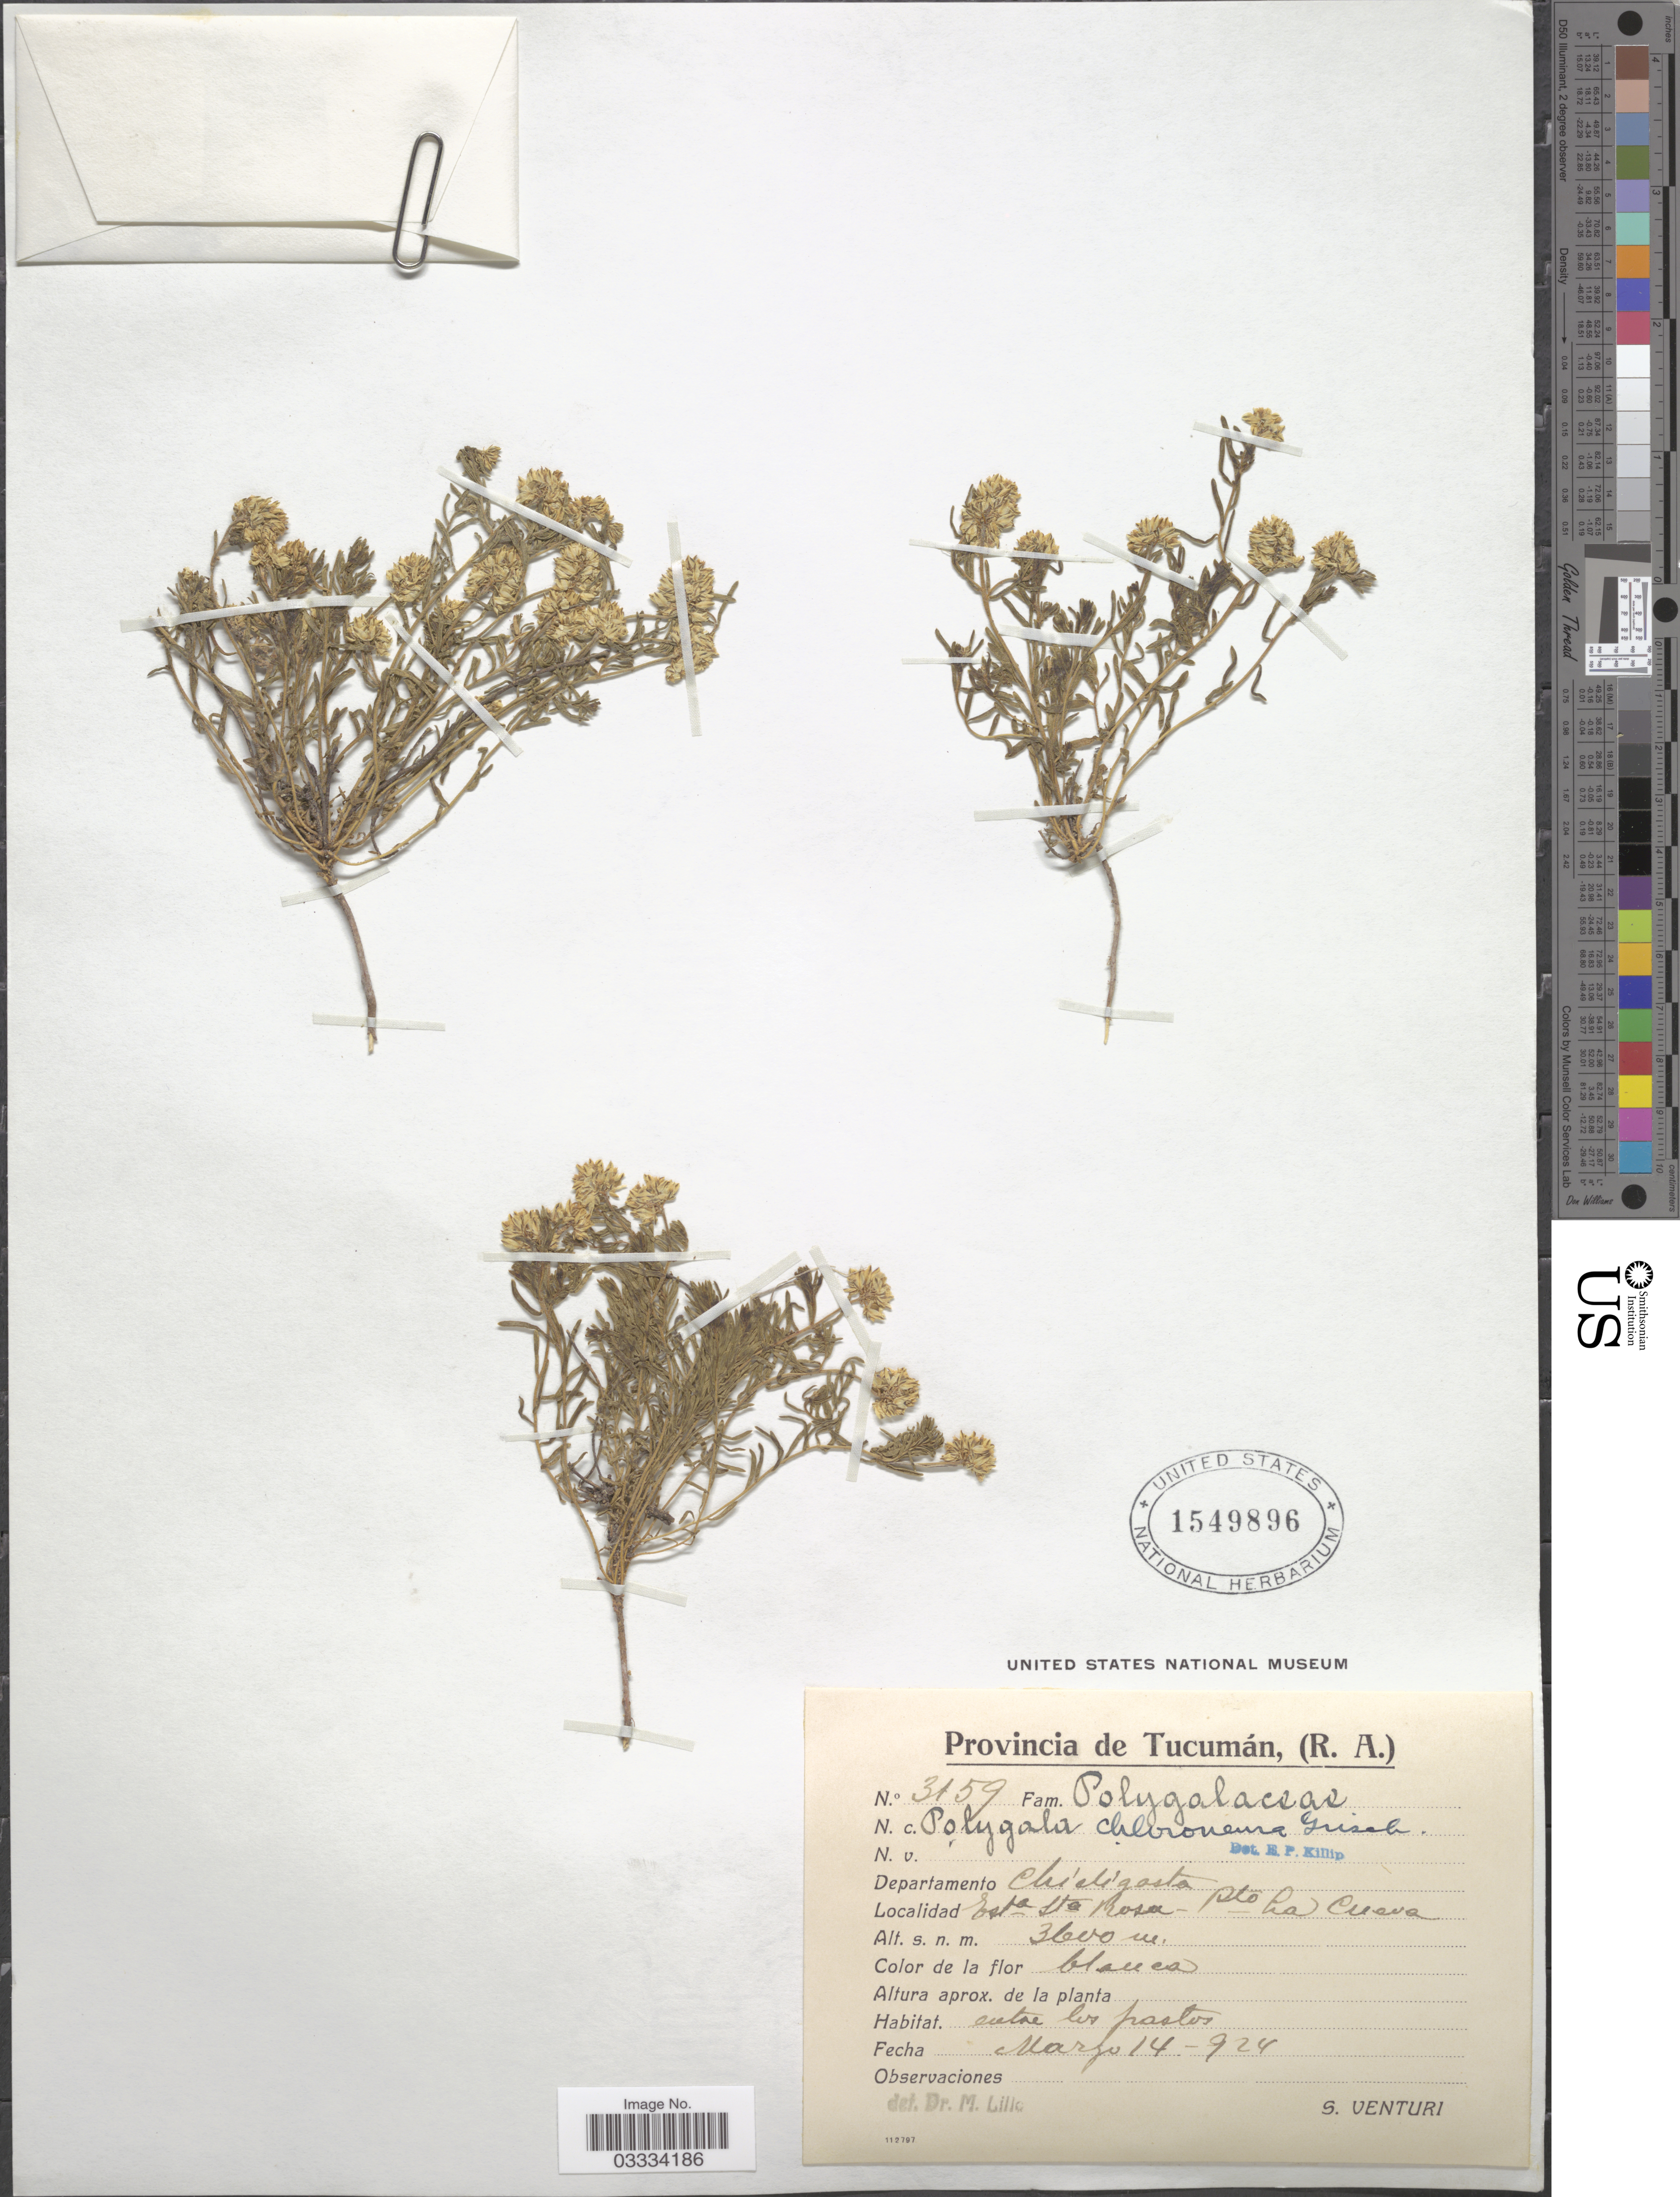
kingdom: Plantae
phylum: Tracheophyta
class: Magnoliopsida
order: Fabales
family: Polygalaceae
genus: Polygala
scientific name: Polygala subandina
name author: Phil.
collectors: S. Venturi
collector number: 3159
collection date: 1924-03-14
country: Argentina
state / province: Tucuman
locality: Departamento Chicligasta, Esta Sta Rosa - Pto La Cueva.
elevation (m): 3600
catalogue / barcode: US 1549896